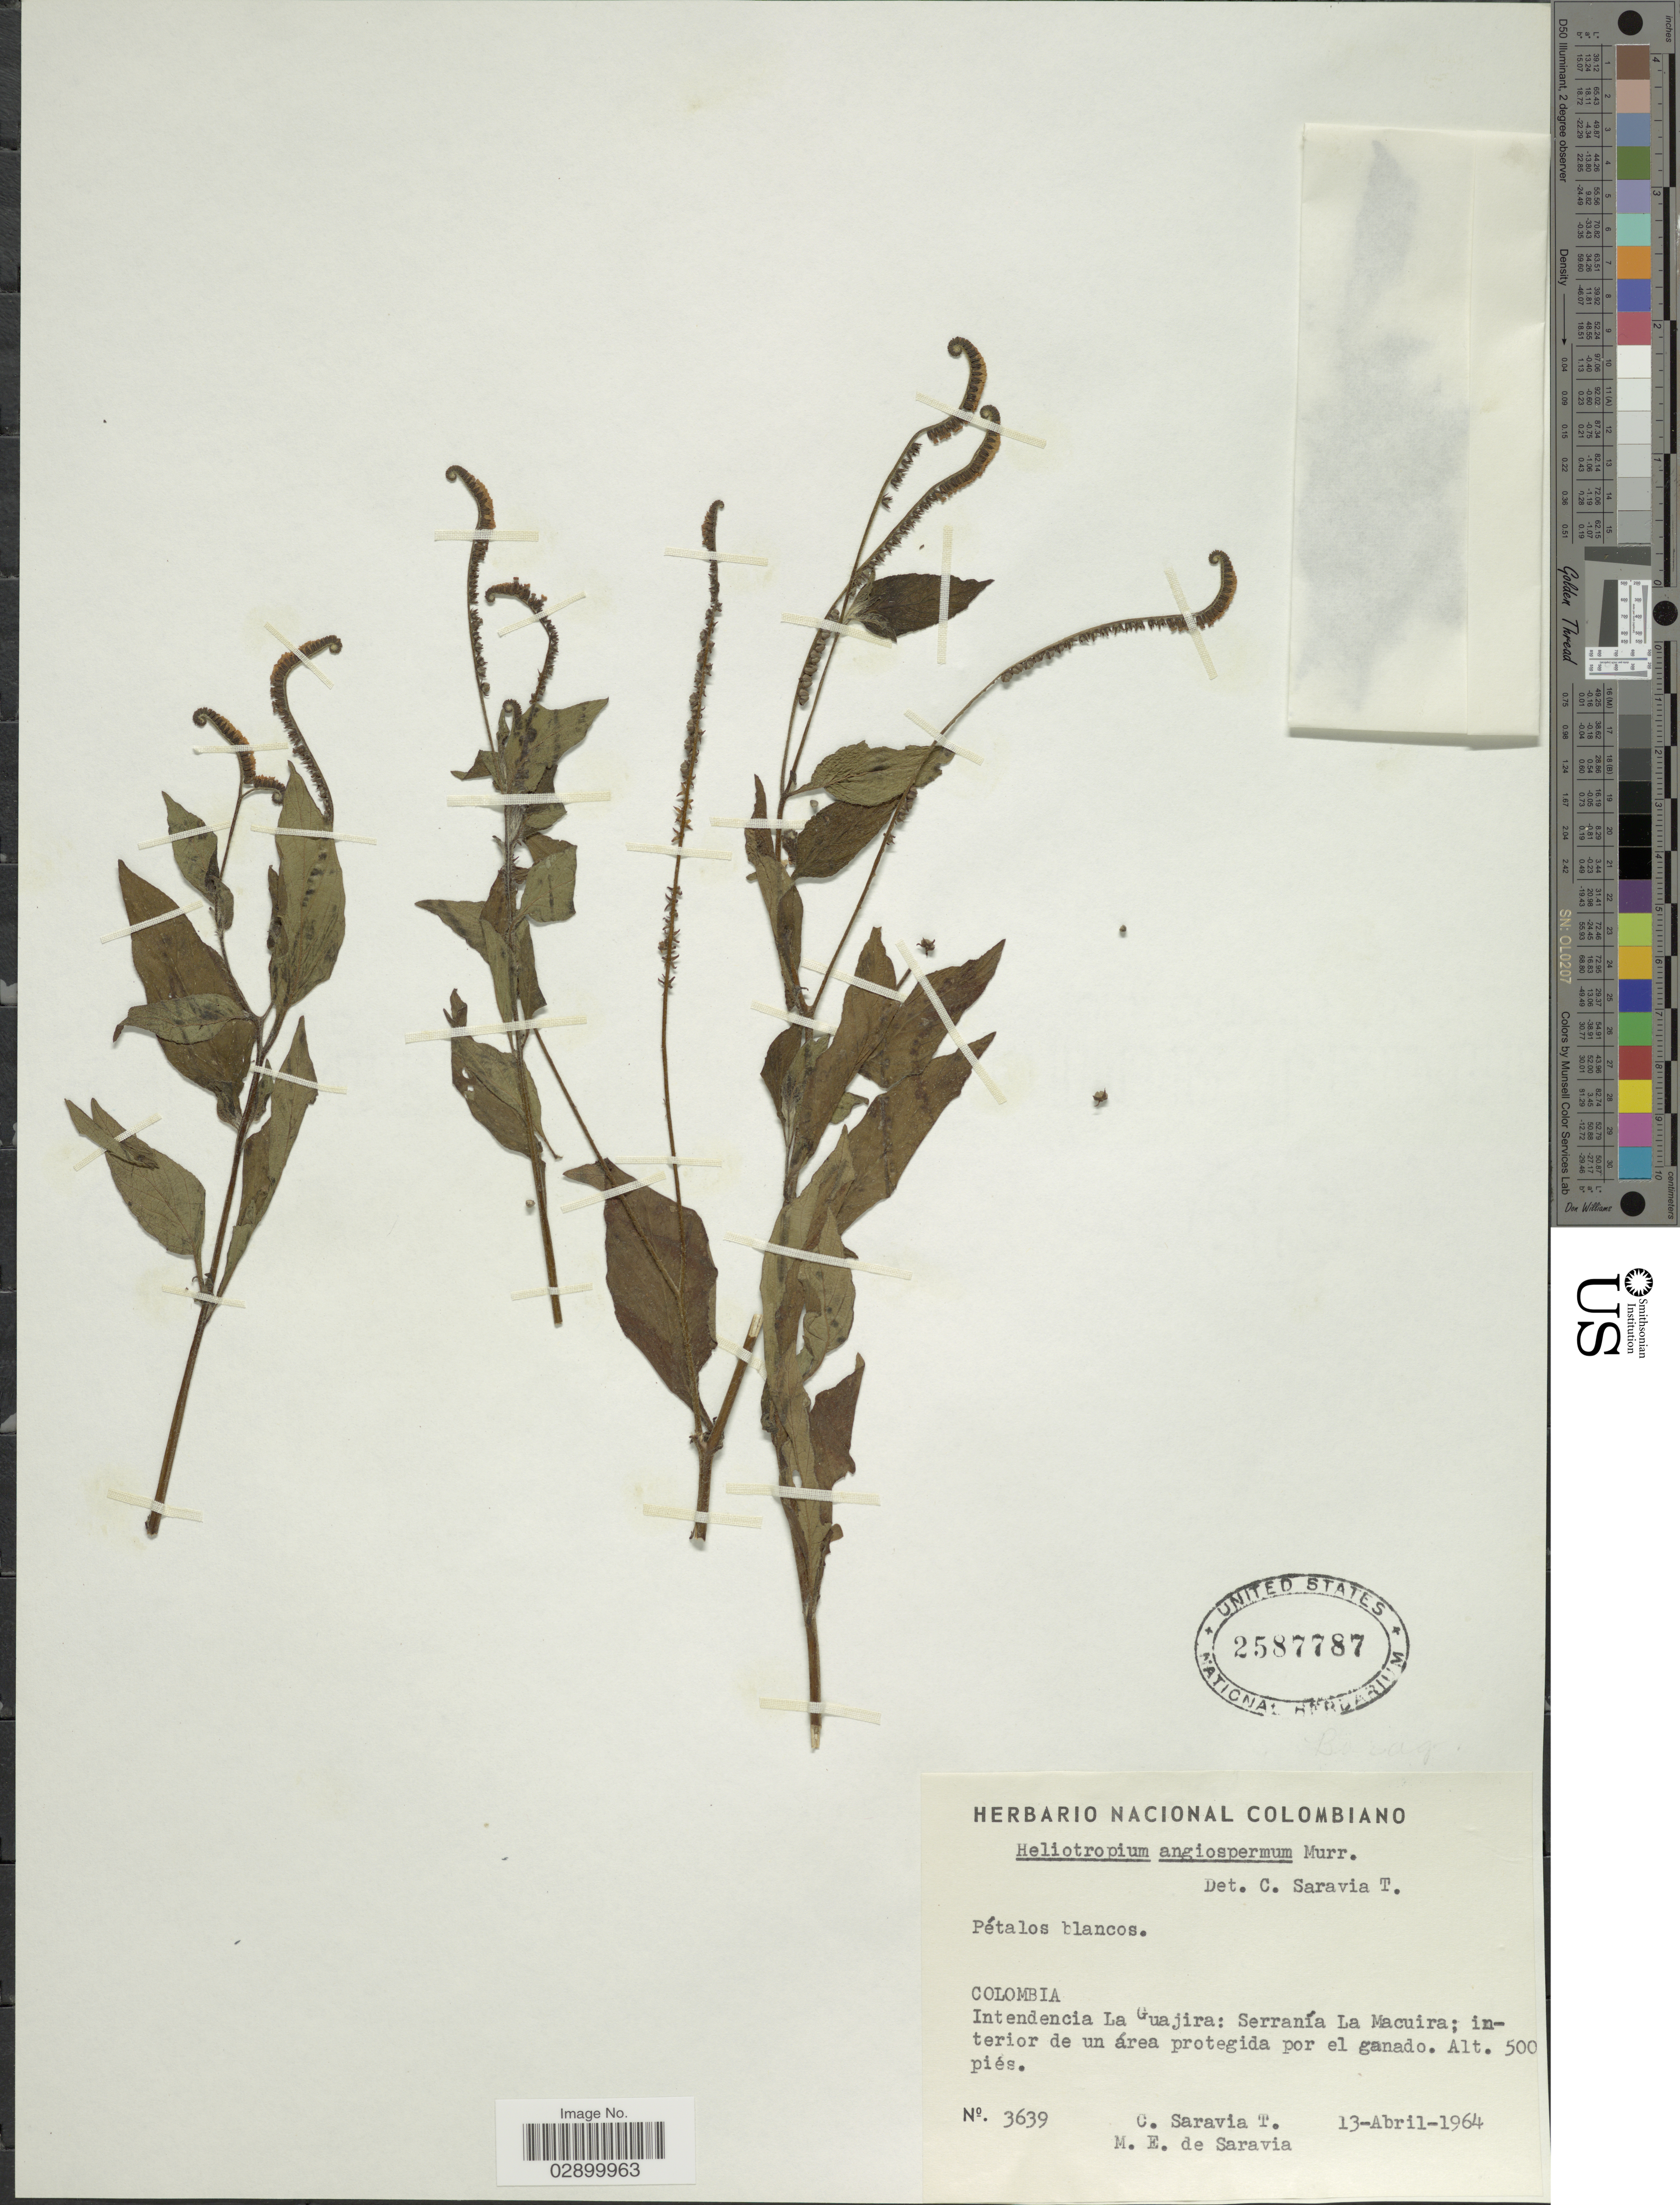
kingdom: Plantae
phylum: Tracheophyta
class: Magnoliopsida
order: Boraginales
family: Heliotropiaceae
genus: Heliotropium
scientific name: Heliotropium angiospermum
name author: Murray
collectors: C. Saravia T. & M. de Saravia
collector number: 3639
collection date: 1964-04-13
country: Colombia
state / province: La Guajira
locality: Intendencia La Guajira: Serranía La Macuira.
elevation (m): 152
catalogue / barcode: US 2587787